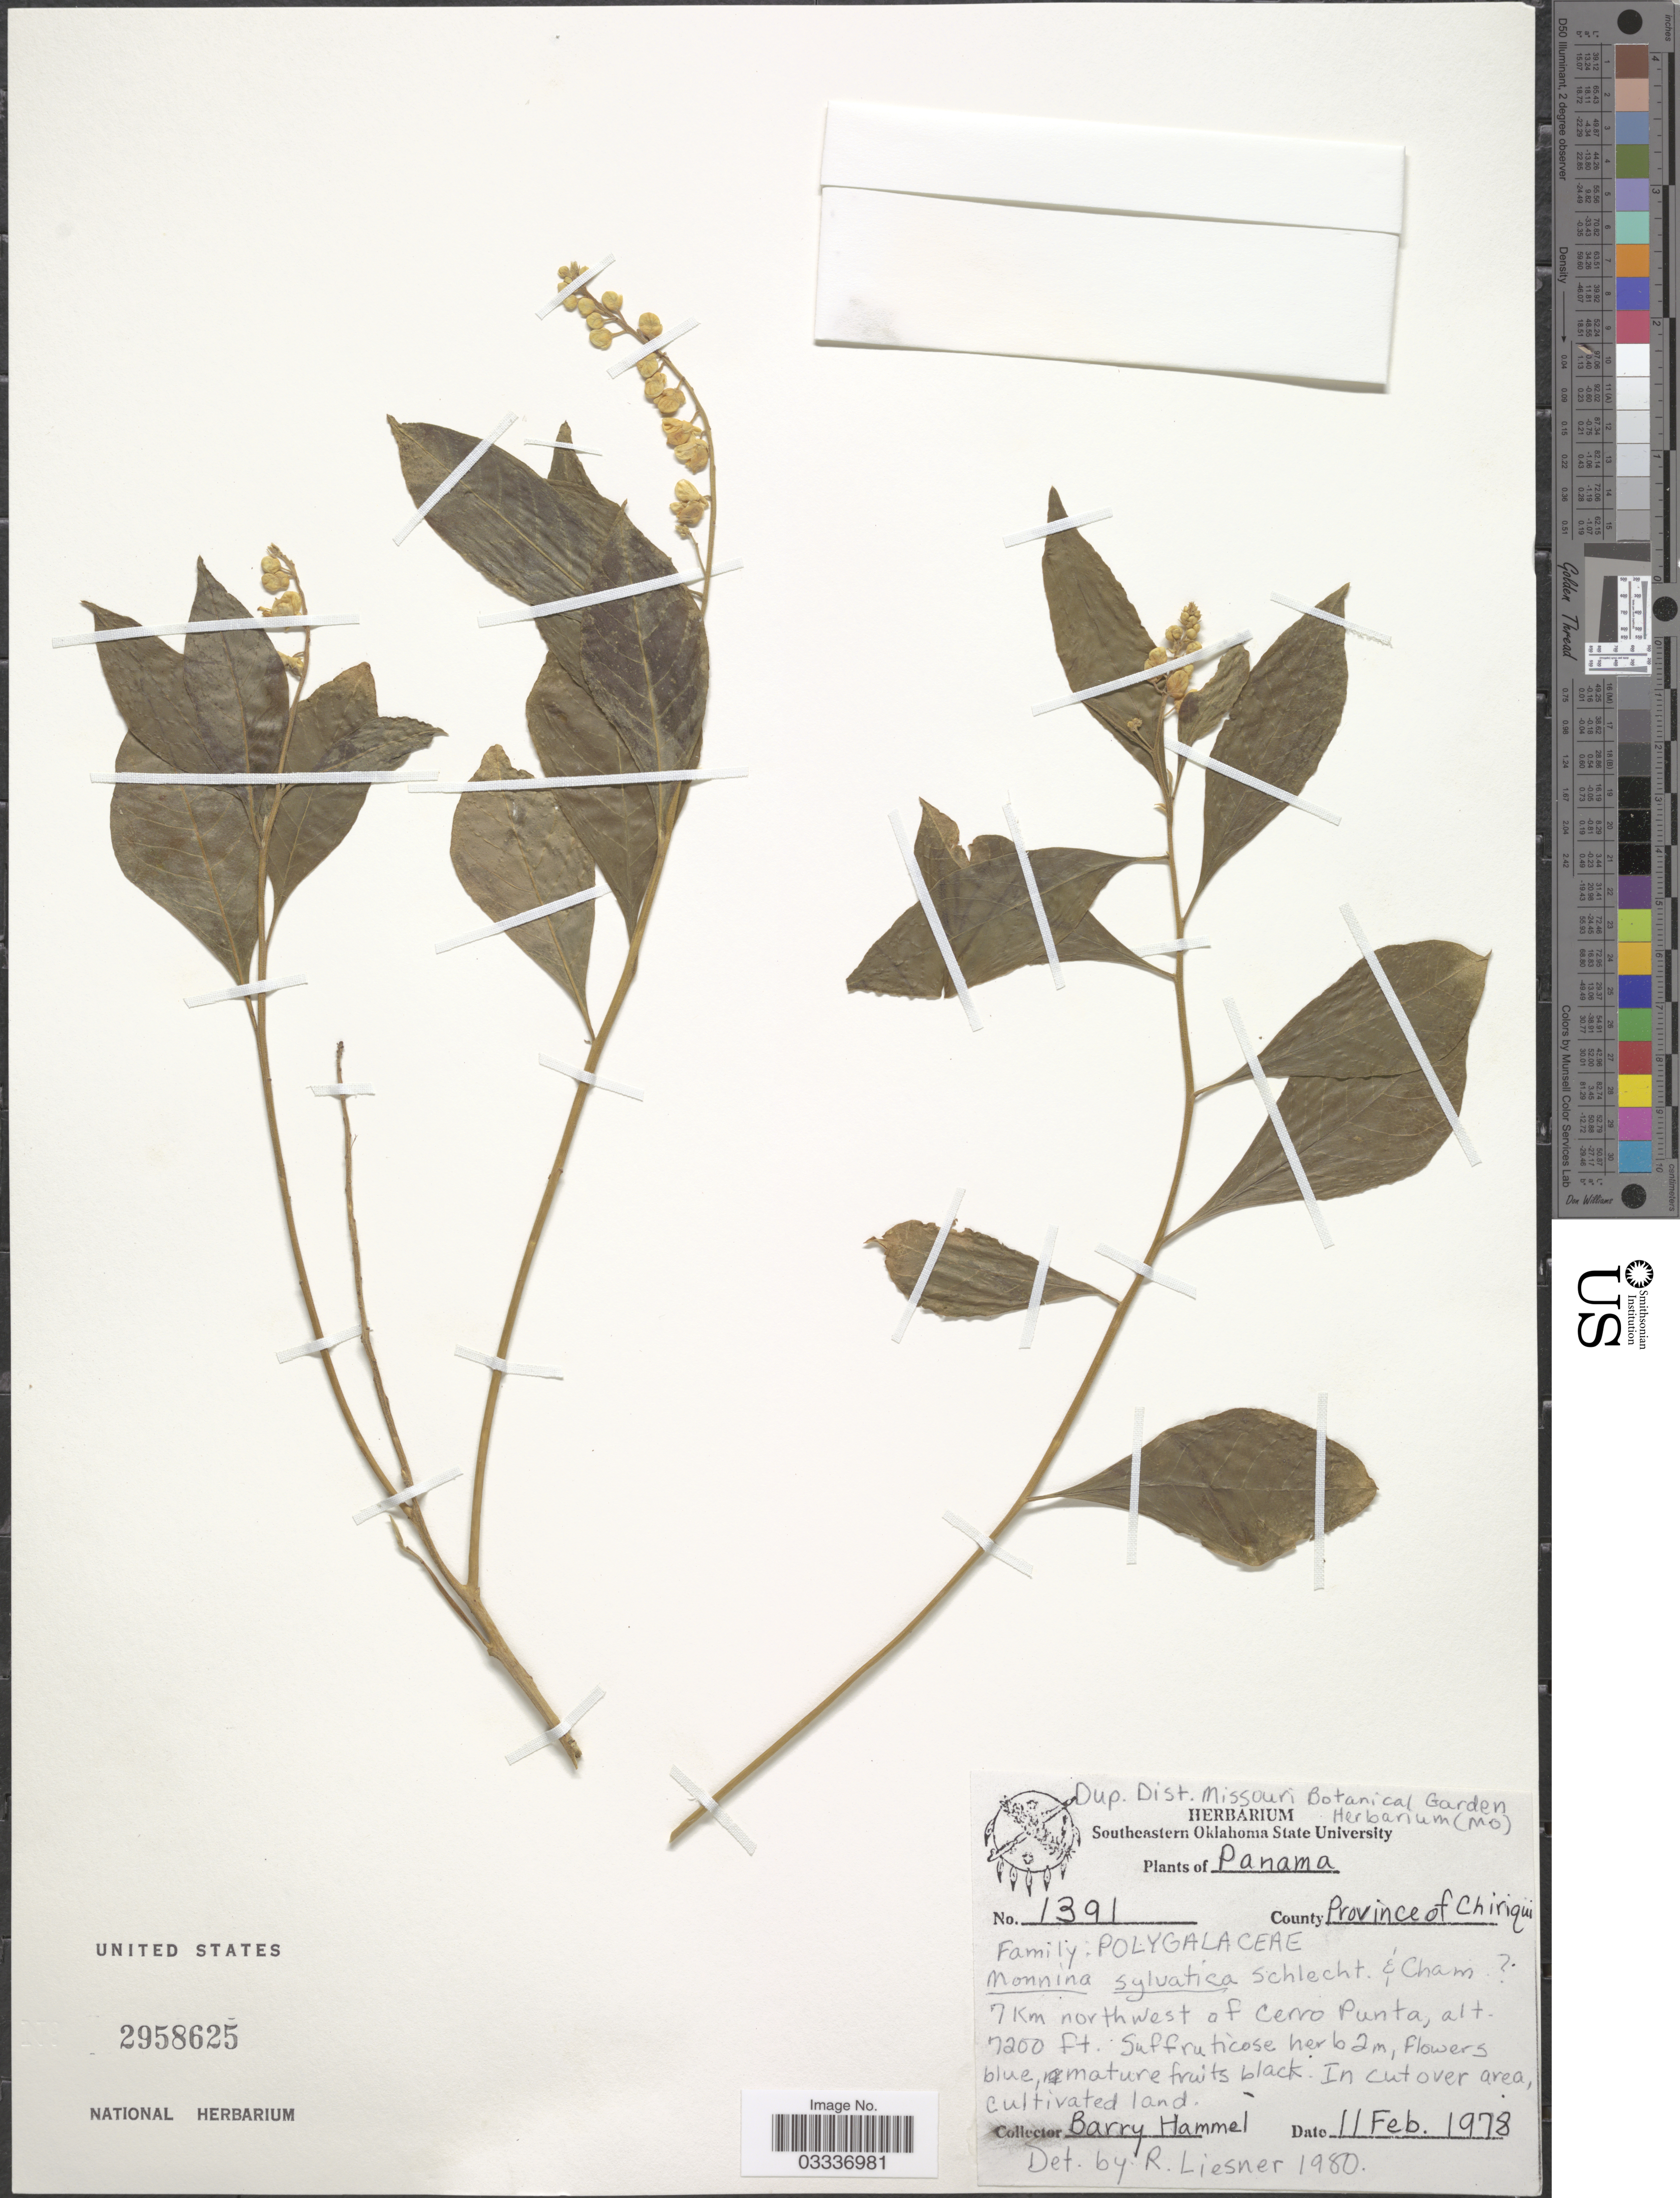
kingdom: Plantae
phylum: Tracheophyta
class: Magnoliopsida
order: Fabales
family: Polygalaceae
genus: Monnina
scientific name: Monnina sylvatica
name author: Schltdl. & Cham.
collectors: B. Hammel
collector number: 1391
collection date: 1978-02-11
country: Panama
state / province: Chiriqui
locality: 7 Km northwest of Cerro Punta.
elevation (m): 2195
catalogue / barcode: US 2958625